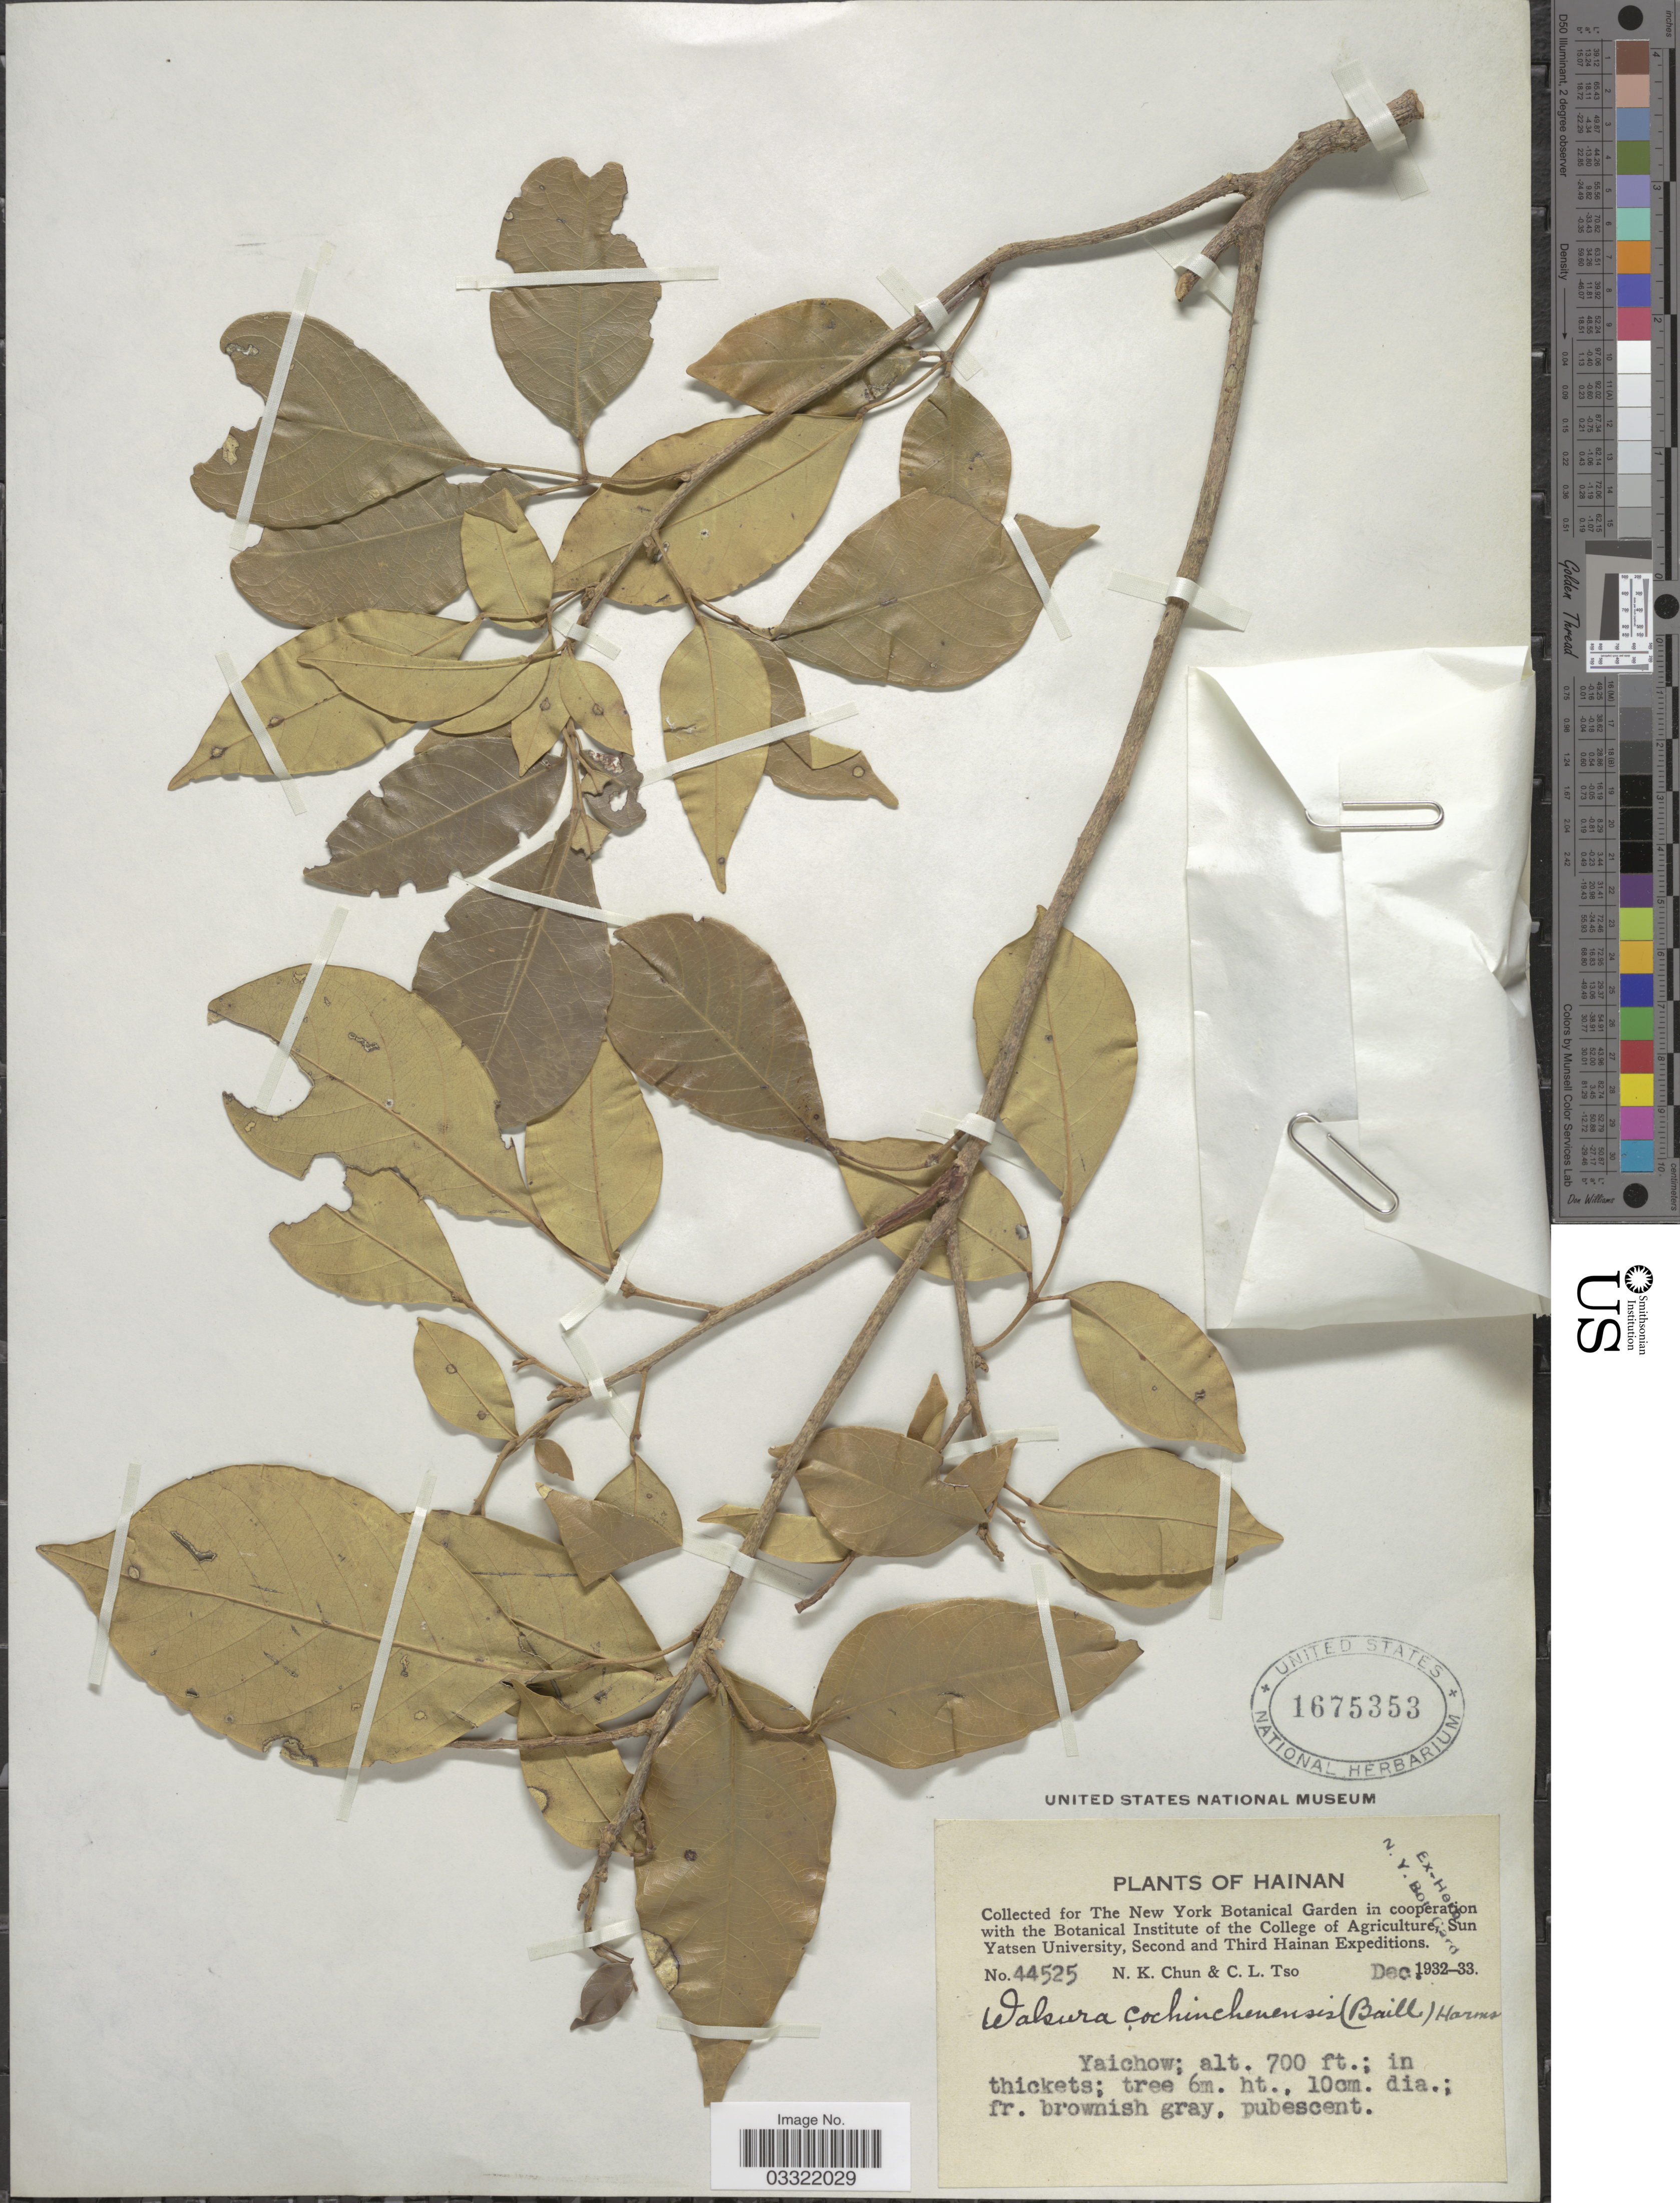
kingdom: Plantae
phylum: Tracheophyta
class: Magnoliopsida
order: Sapindales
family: Meliaceae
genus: Walsura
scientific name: Walsura pinnata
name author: Hassk.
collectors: N. K. Chun & C. Tso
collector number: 44525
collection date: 1932-12/1933-12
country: China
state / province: Hainan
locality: Yaichow.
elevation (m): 213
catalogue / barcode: US 1675353